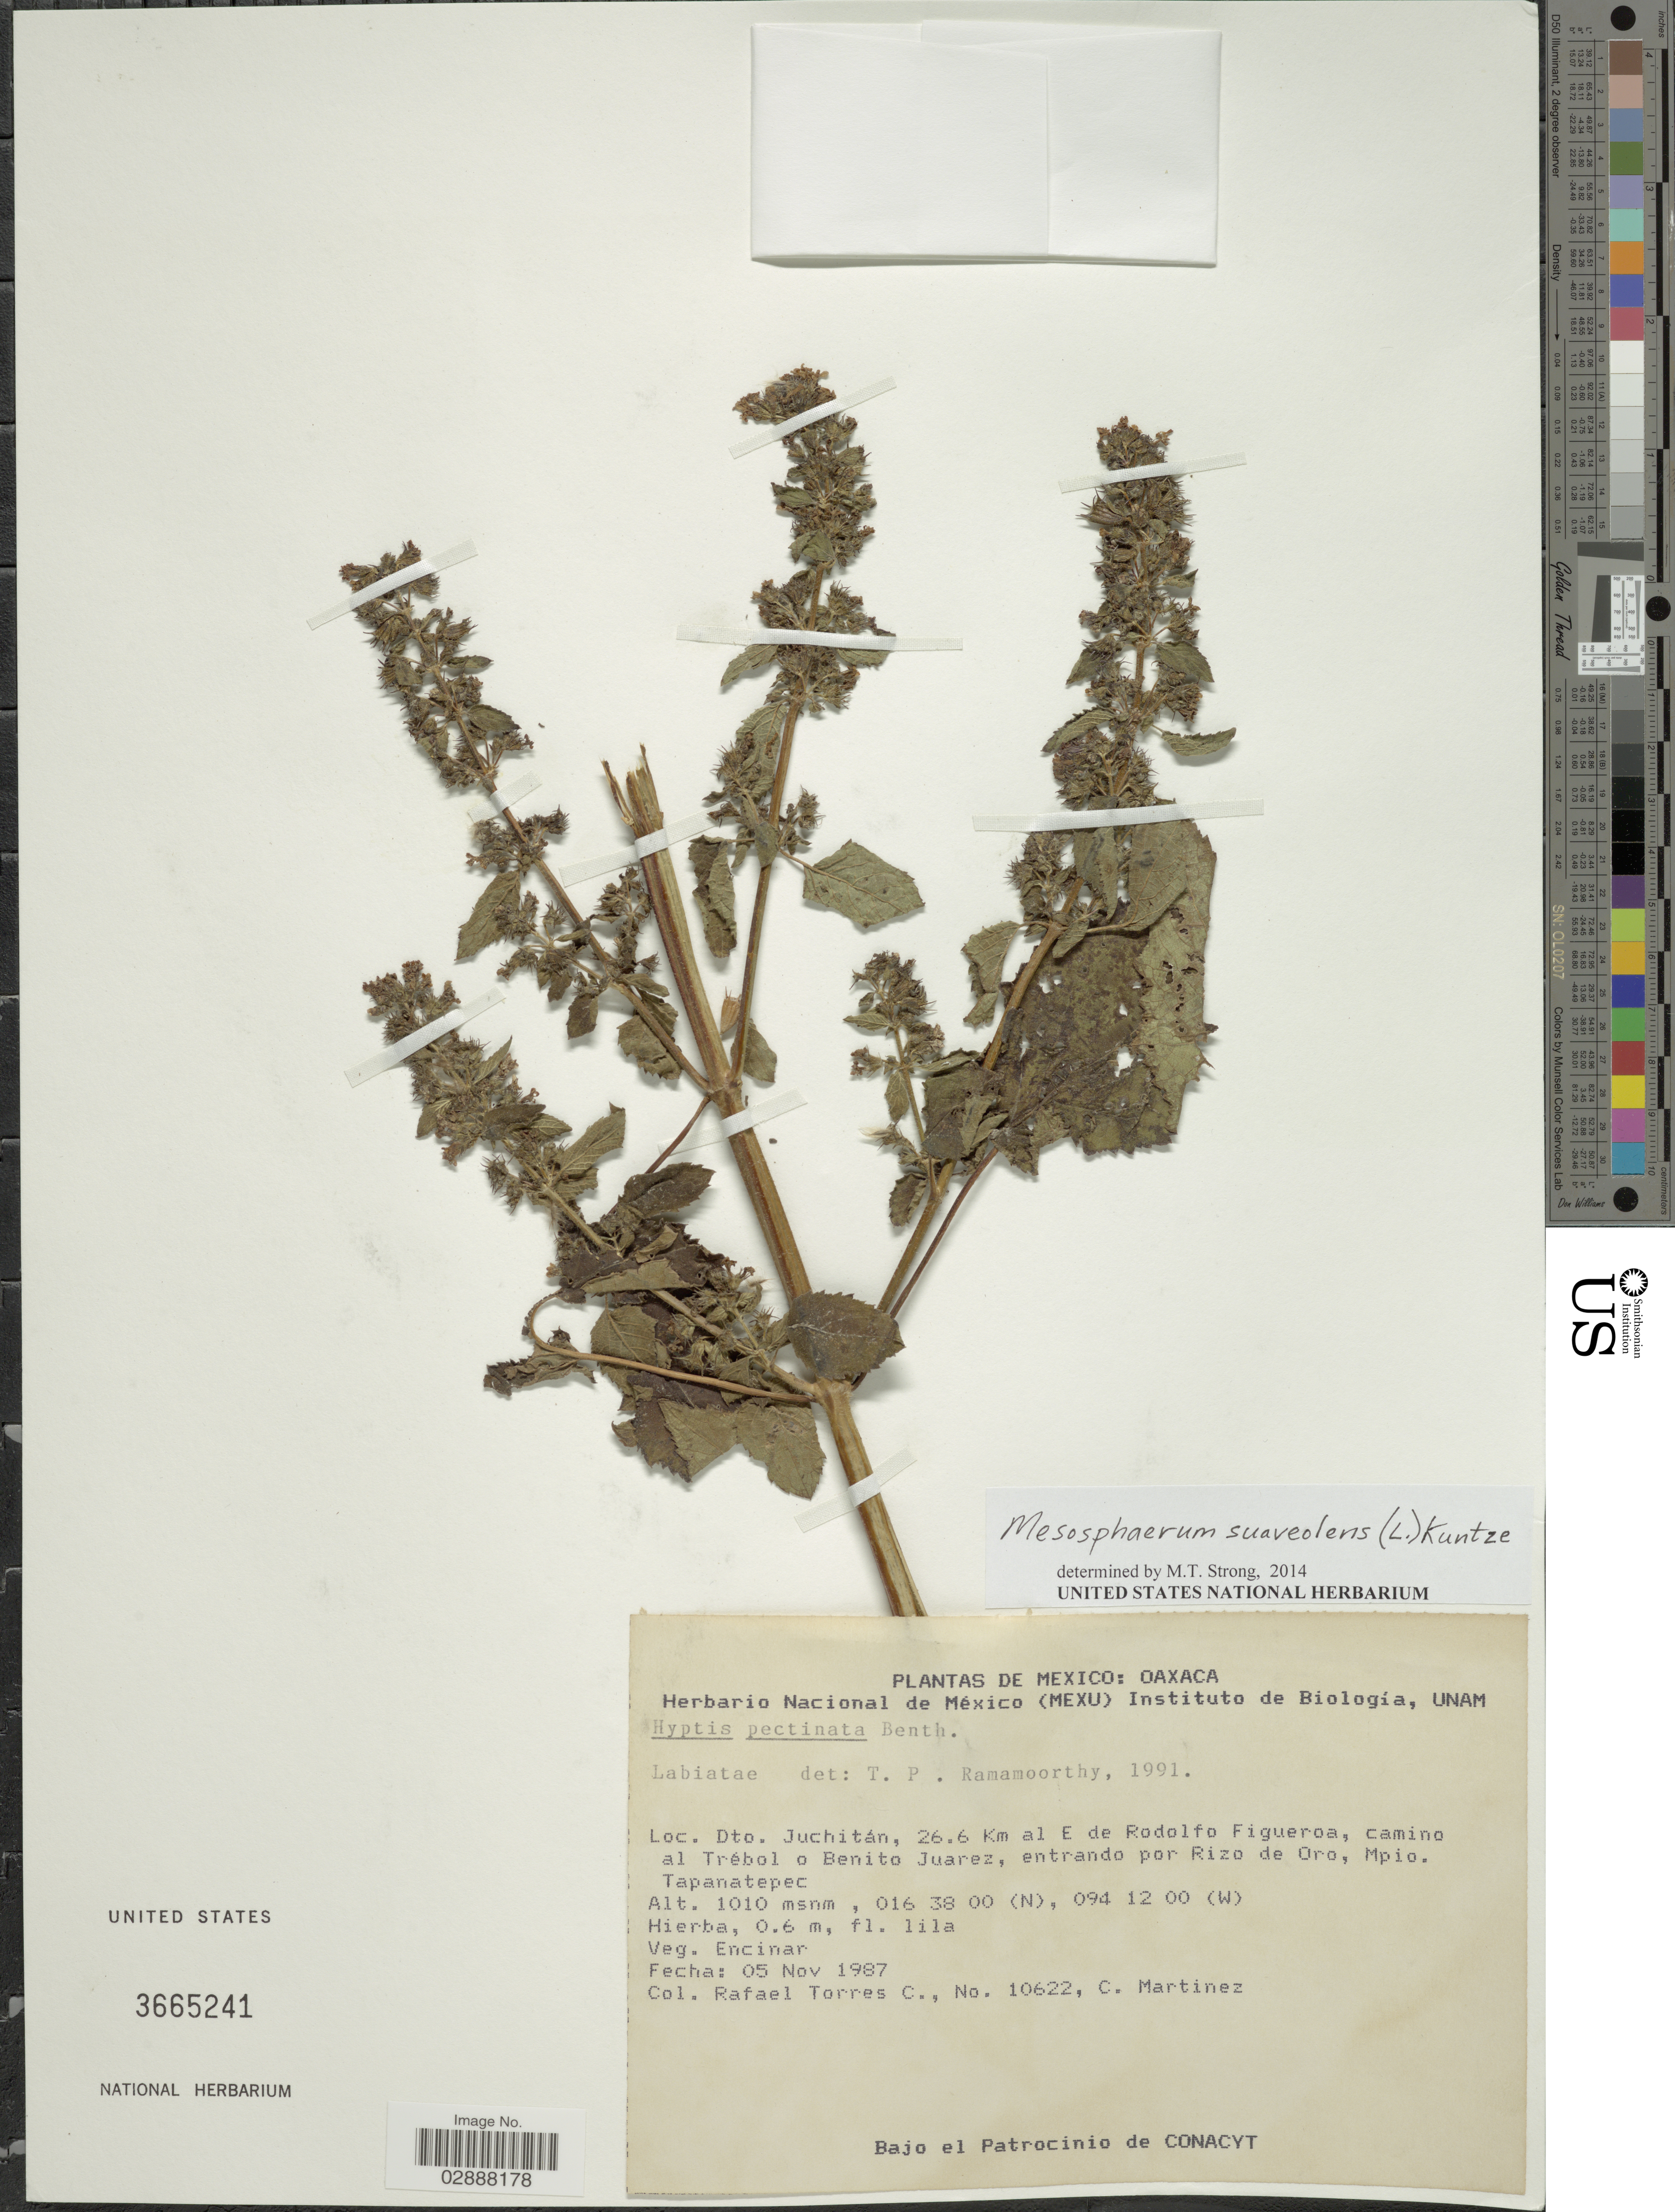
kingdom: Plantae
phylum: Tracheophyta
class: Magnoliopsida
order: Lamiales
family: Lamiaceae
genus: Mesosphaerum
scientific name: Mesosphaerum suaveolens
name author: (L.) Kuntze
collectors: R. Torres C. & C. Martínez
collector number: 10622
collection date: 1987-11-05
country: Mexico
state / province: Oaxaca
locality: Dto. Juchitán, 26.6 Km al E de Rodolfo Figueroa, caminp al Trébol o Benito Juarez, entrando por Rizo de Oro, Mpio. Tapanatepec.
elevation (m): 1010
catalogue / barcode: US 3665241